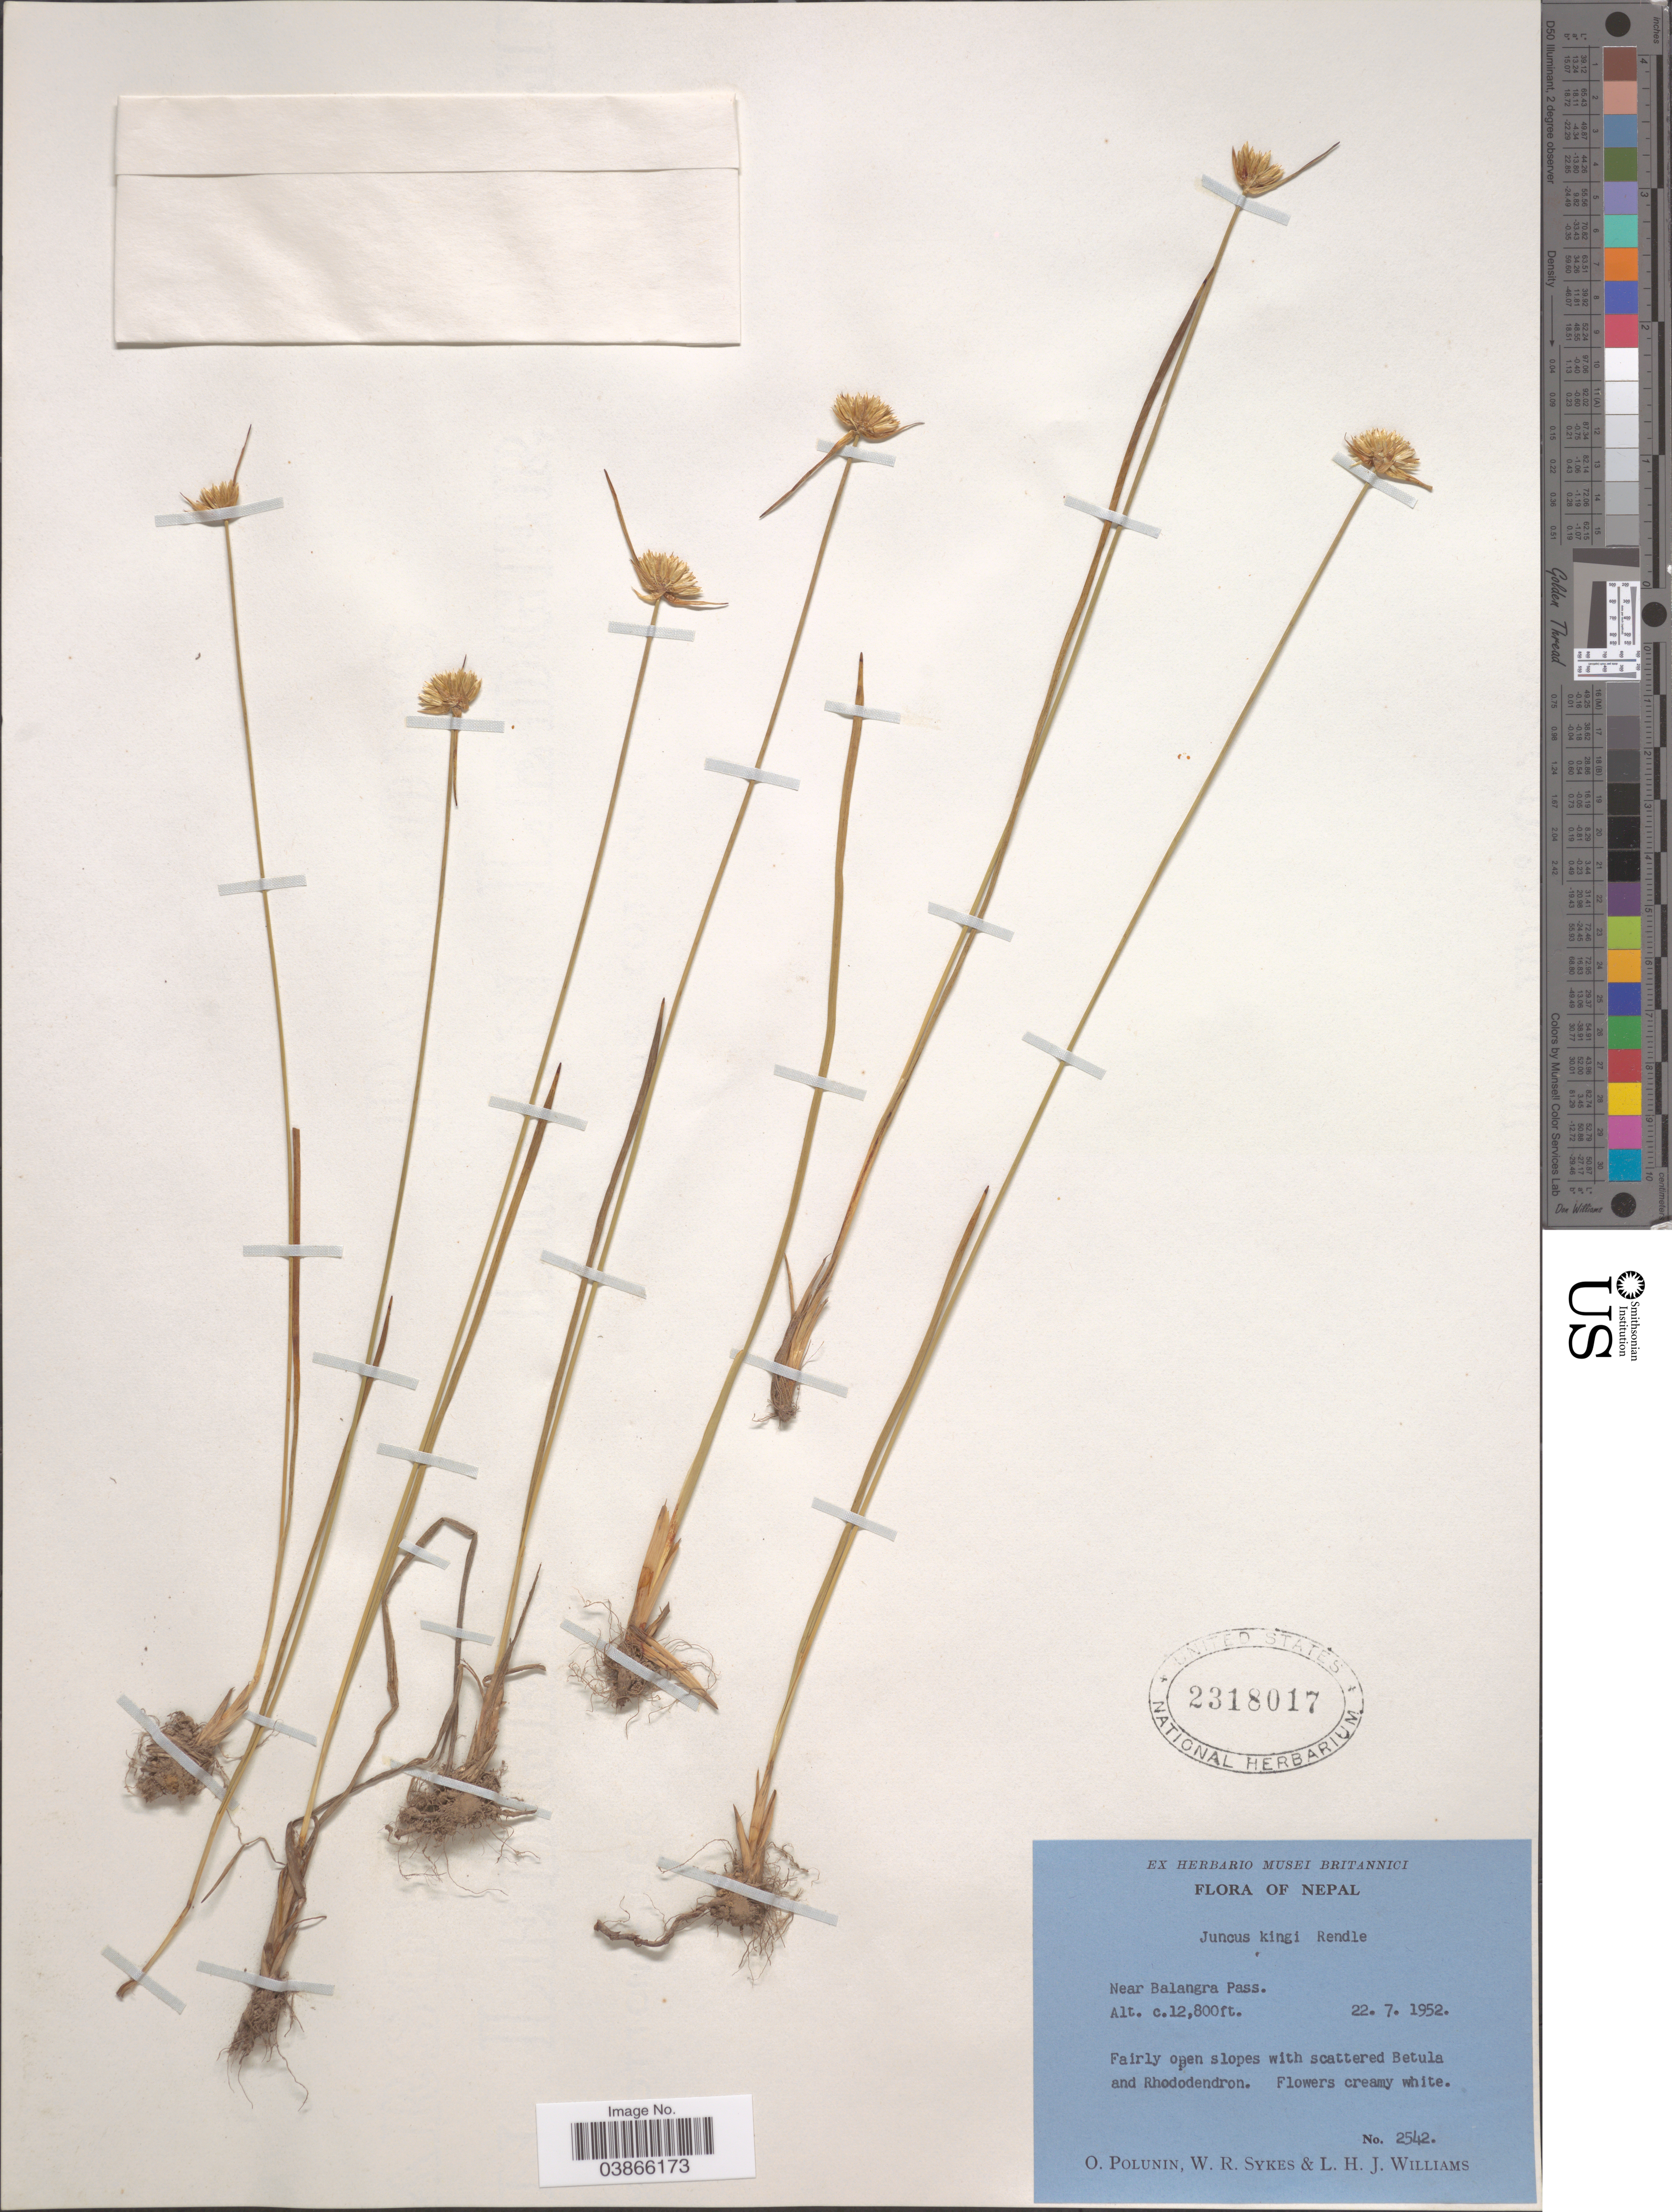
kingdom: Plantae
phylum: Tracheophyta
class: Liliopsida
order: Poales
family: Juncaceae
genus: Juncus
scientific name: Juncus kingii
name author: Rendle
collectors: O. V. Polunin, W. R. Sykes & L. H. J. Williams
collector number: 2542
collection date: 1952-07-22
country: Nepal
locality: Near Balangra Pass.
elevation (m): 3901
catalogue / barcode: US 2318017